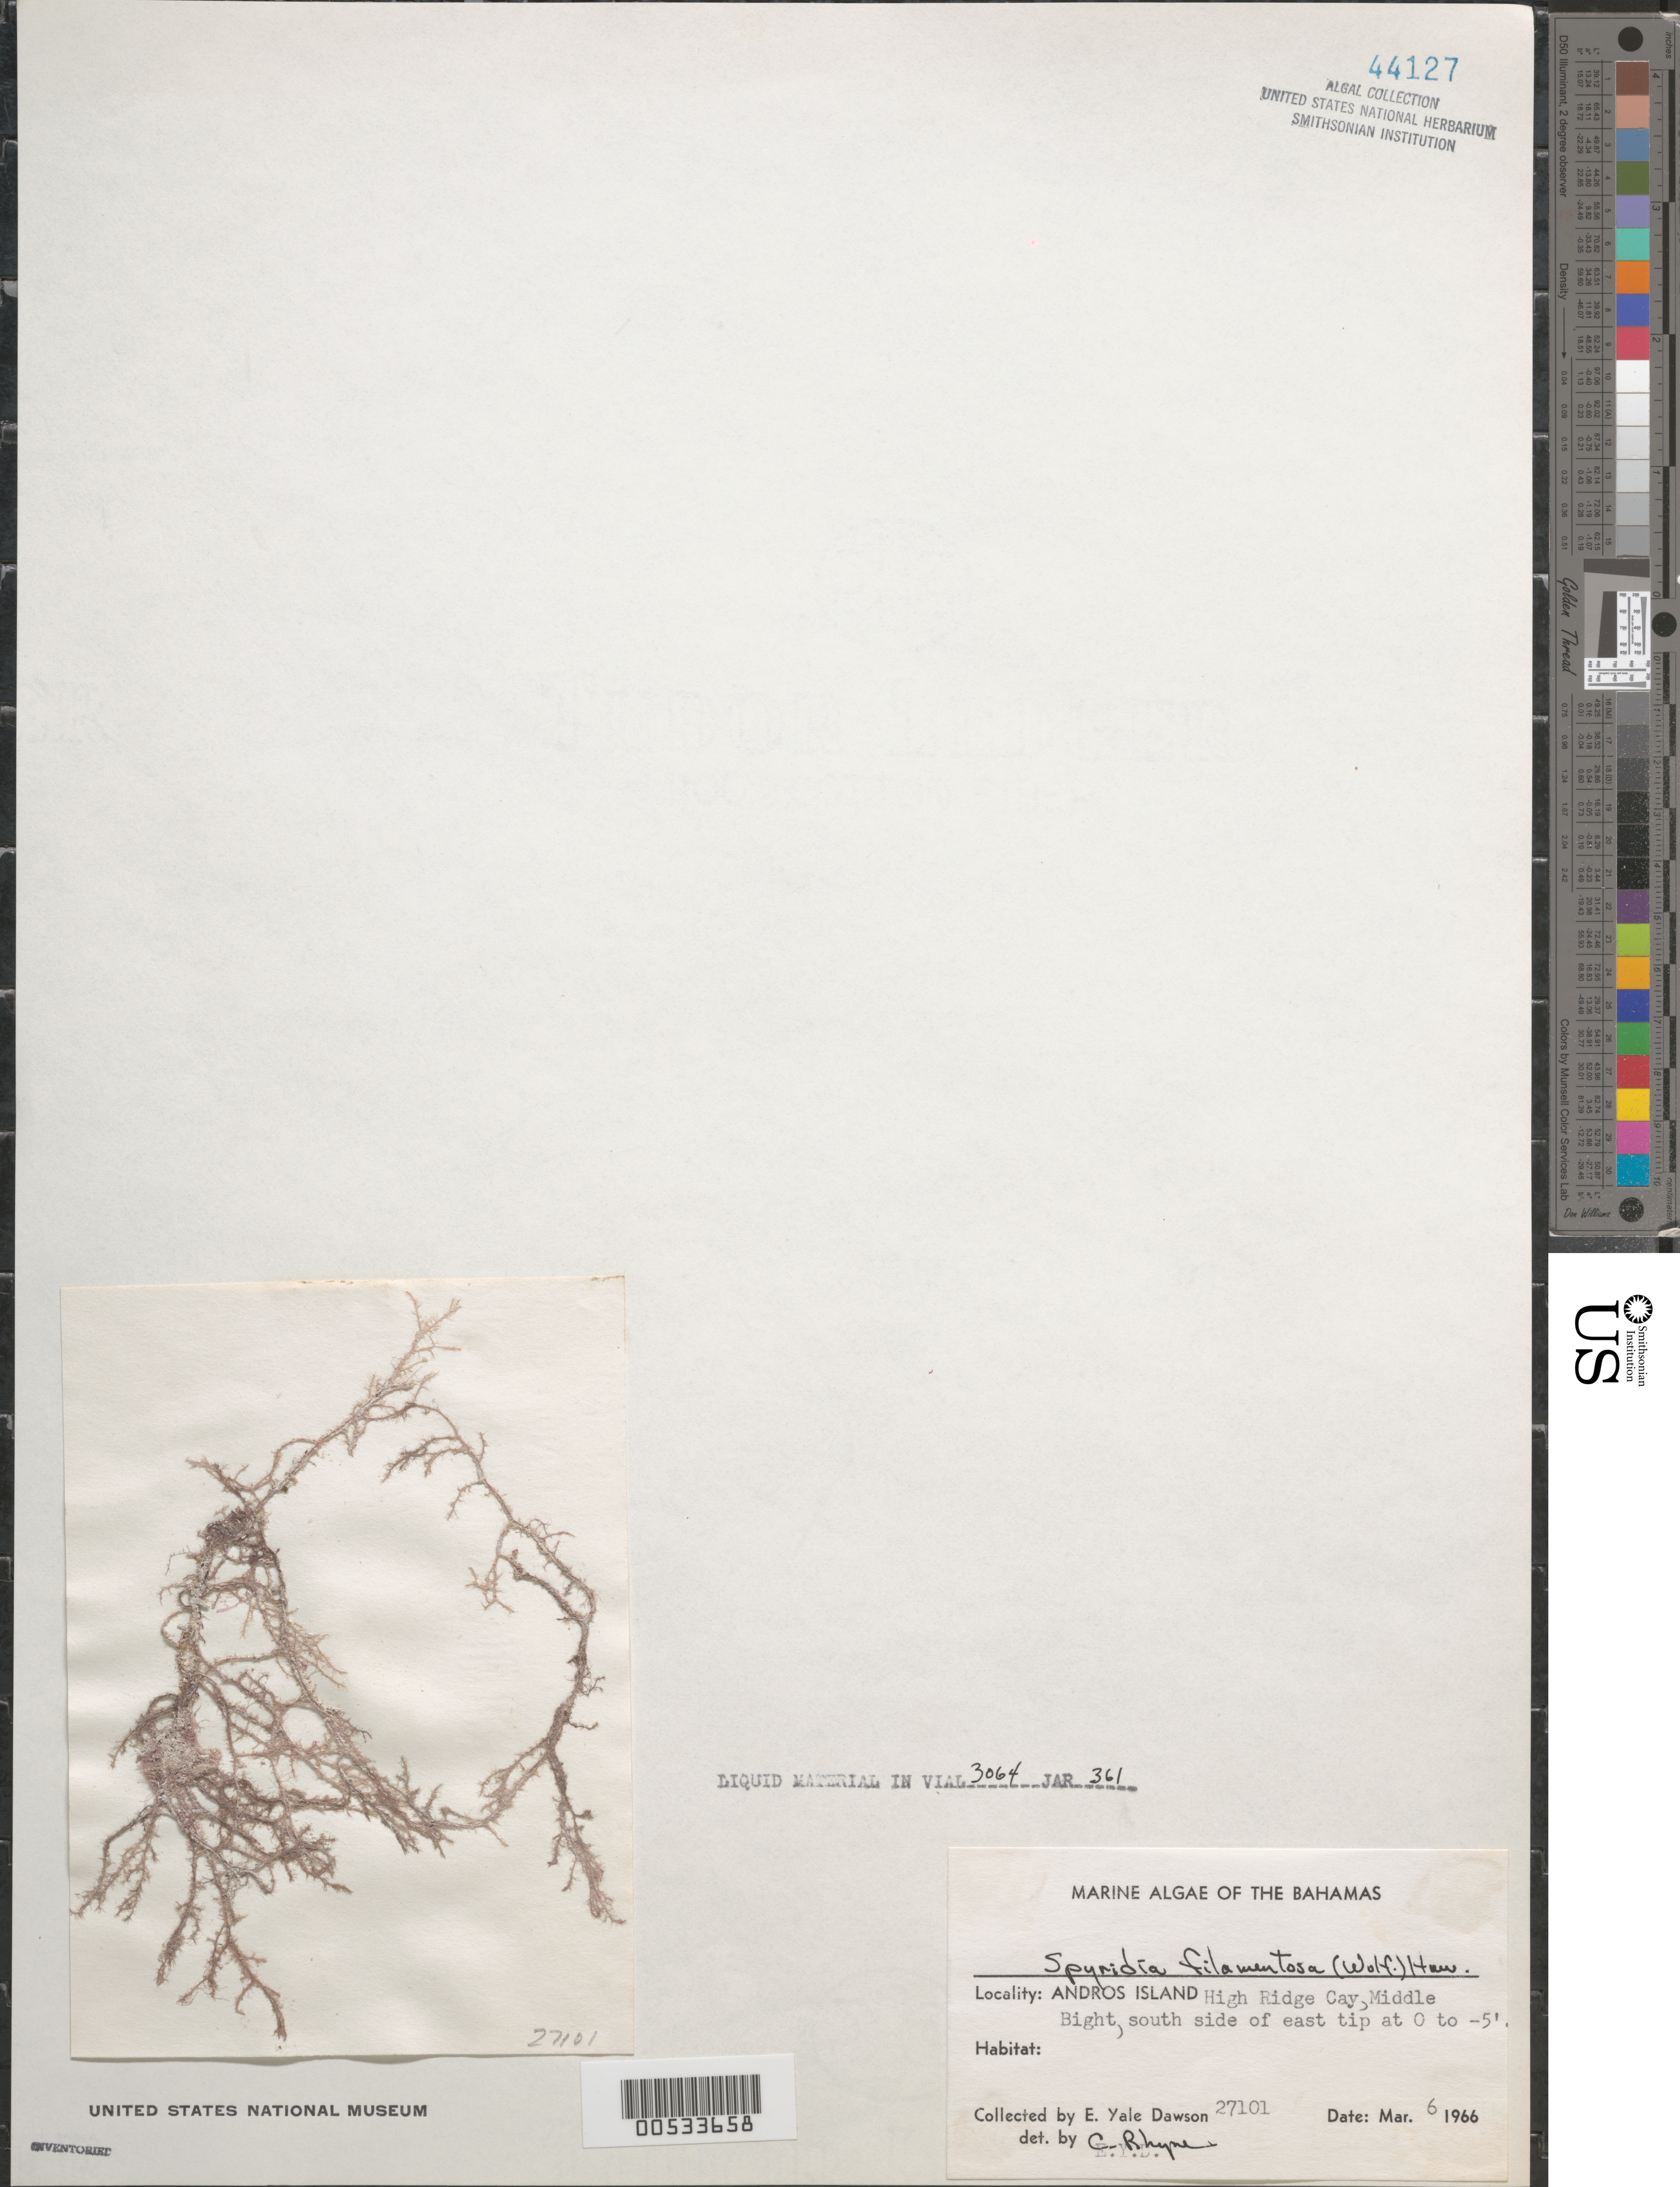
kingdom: Plantae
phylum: Rhodophyta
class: Florideophyceae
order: Ceramiales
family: Spyridiaceae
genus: Spyridia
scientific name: Spyridia filamentosa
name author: (Wulfen) Harv.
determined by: Rhyne, C. F.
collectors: E. Y. Dawson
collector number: EYD 27101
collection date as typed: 06 Mar 1966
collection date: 1966-03-06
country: Bahamas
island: High Ridge Cay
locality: Middle Bight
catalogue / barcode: US 44127